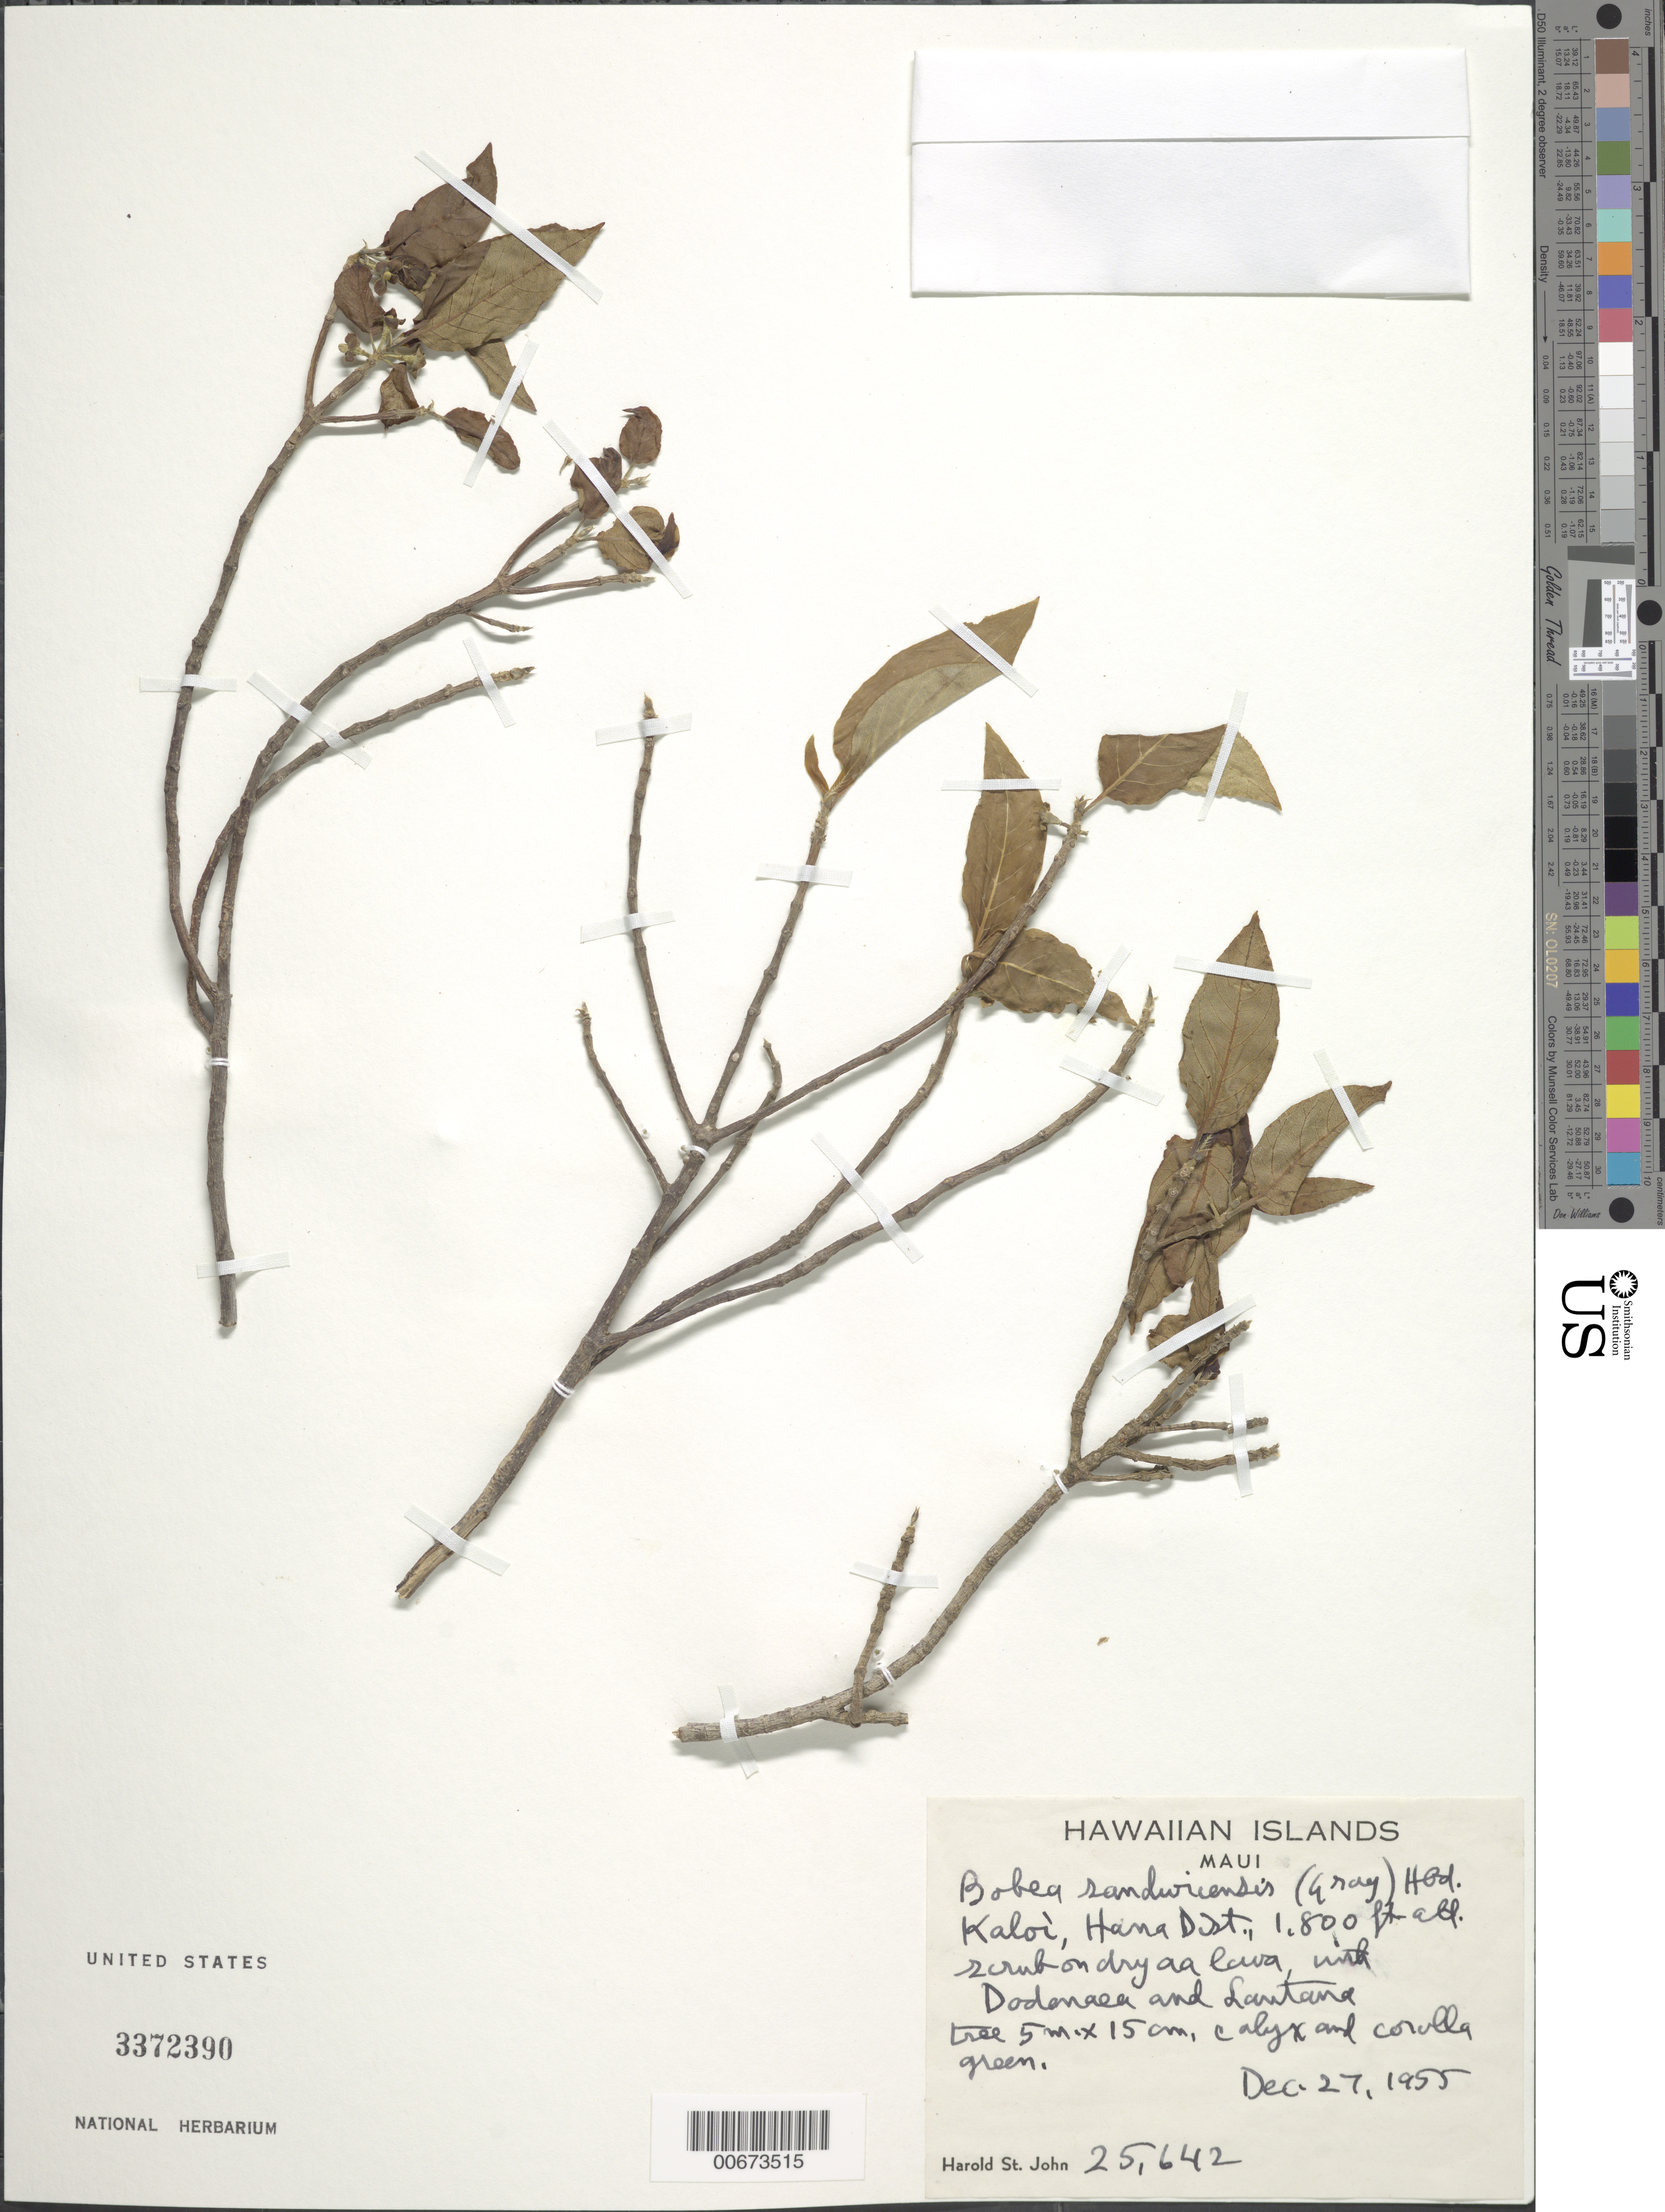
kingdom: Plantae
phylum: Tracheophyta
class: Magnoliopsida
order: Gentianales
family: Rubiaceae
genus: Bobea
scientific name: Bobea sandwicensis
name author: (A. Gray) Hillebr.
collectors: H. St. John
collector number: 25642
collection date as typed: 27 Dec 1955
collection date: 1955-12-27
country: United States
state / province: Hawaii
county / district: Maui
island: Maui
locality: Kalor, Hana District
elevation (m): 549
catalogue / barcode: US 3372390